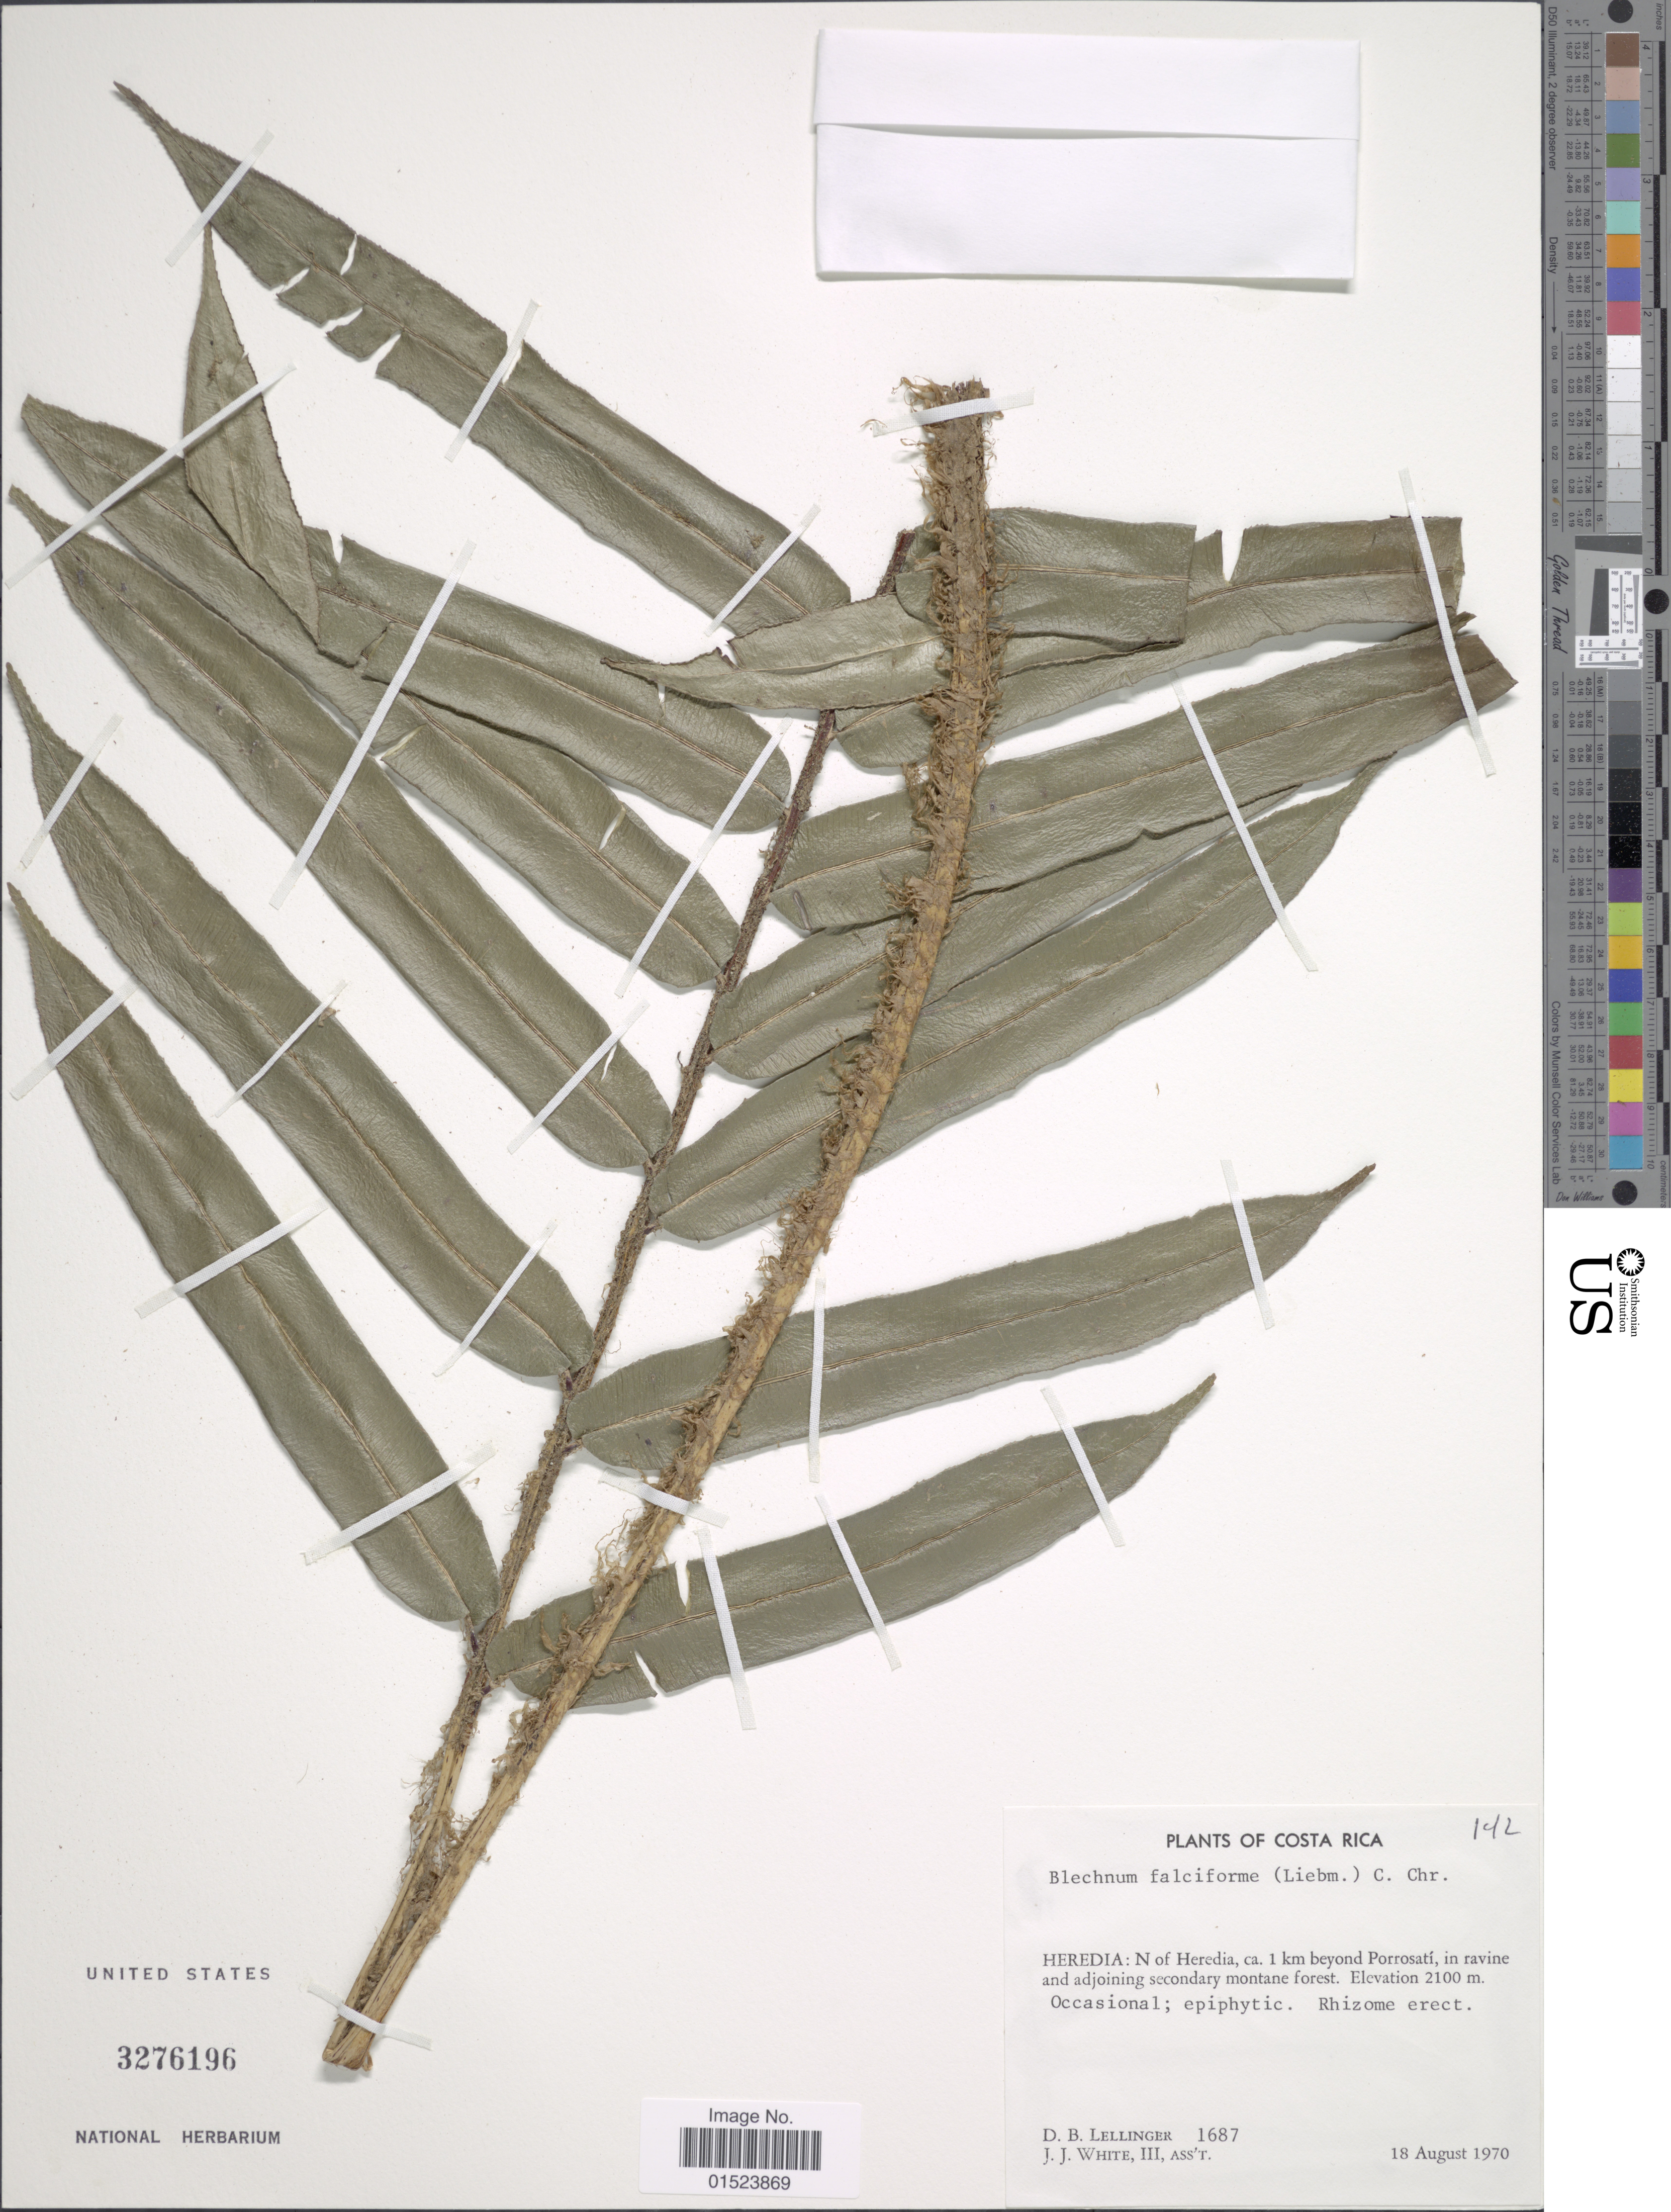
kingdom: Plantae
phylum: Tracheophyta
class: Polypodiopsida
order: Polypodiales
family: Blechnaceae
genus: Blechnum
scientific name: Blechnum falciforme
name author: (Liebm.) C. Chr.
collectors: D. B. Lellinger & J. J. White III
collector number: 1687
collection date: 1970-08-18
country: Costa Rica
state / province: Heredia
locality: N of Heredia, ca. 1 km beyond Porrosatí, in ravine and adjoining secondary montane forest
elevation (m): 2100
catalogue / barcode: US 3276196